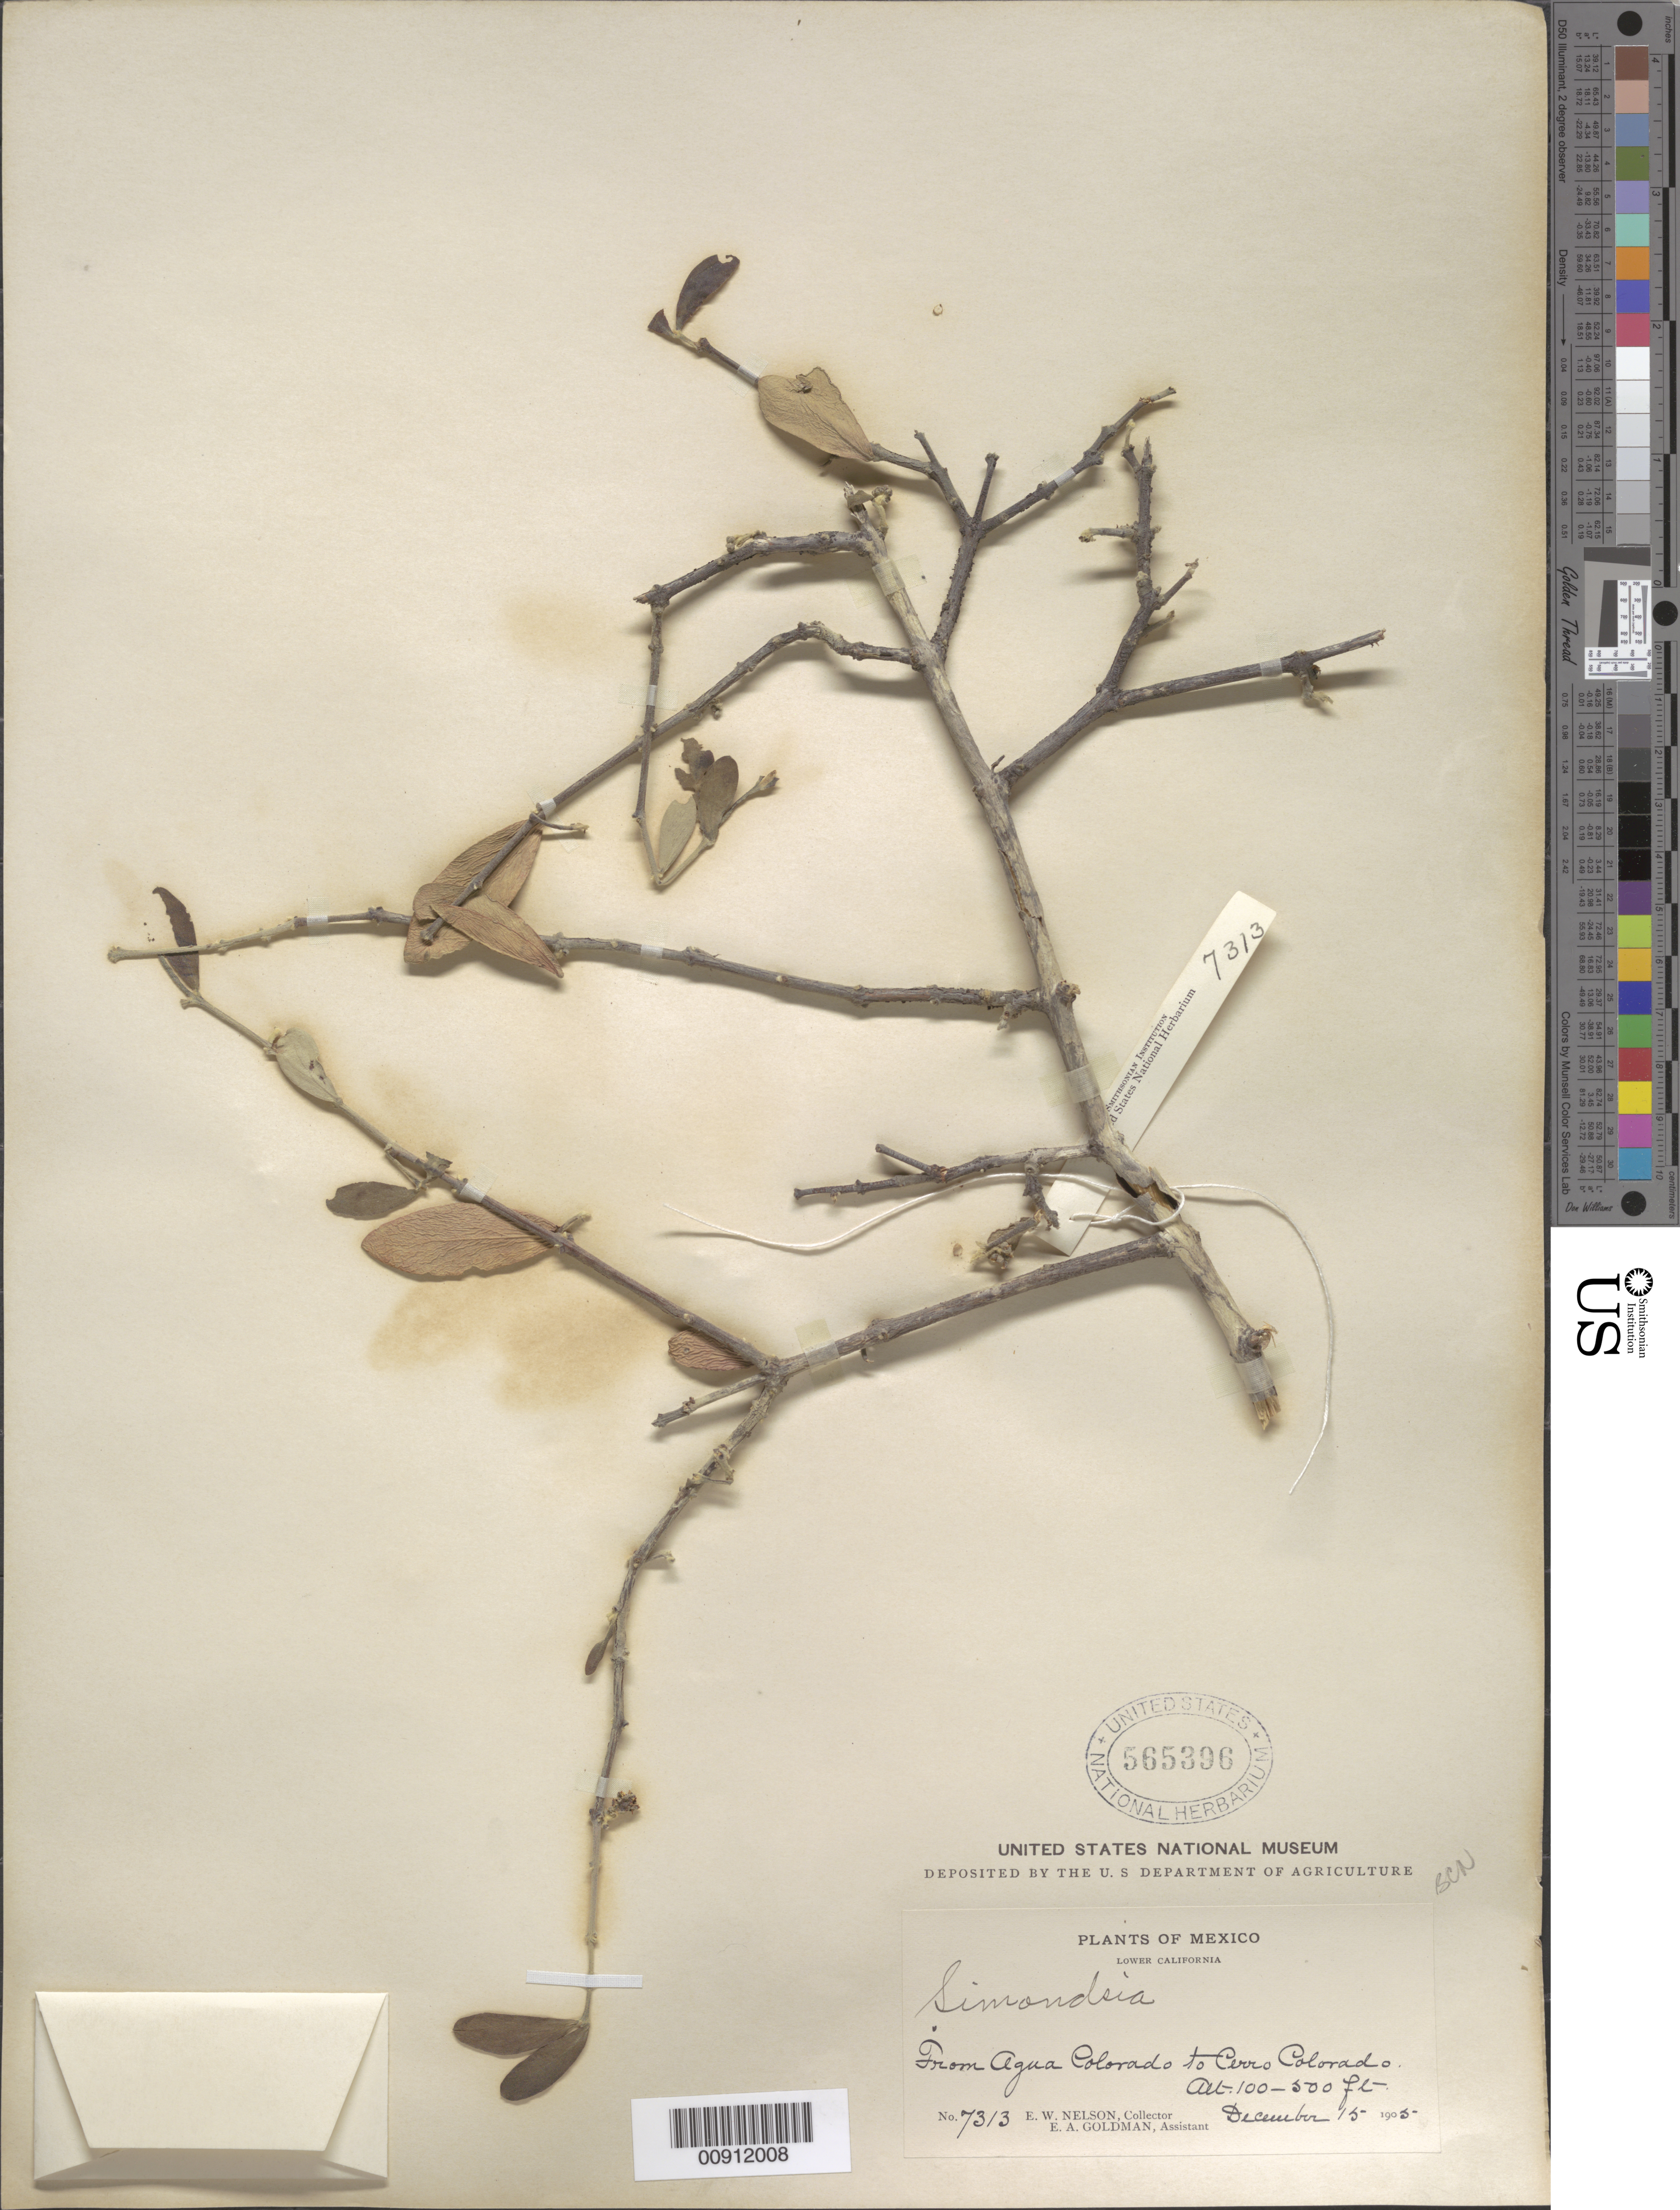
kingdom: Plantae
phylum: Tracheophyta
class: Magnoliopsida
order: Caryophyllales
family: Simmondsiaceae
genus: Simmondsia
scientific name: Simmondsia chinensis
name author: (Link) C.K. Schneid.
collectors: E. W. Nelson & E. A. Goldman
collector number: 7313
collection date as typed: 15 Dec 1905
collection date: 1905-12-15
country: Mexico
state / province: Baja California Norte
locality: From Agua Colorado to Cerro Colorado. Lower California.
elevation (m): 30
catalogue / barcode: US 565396